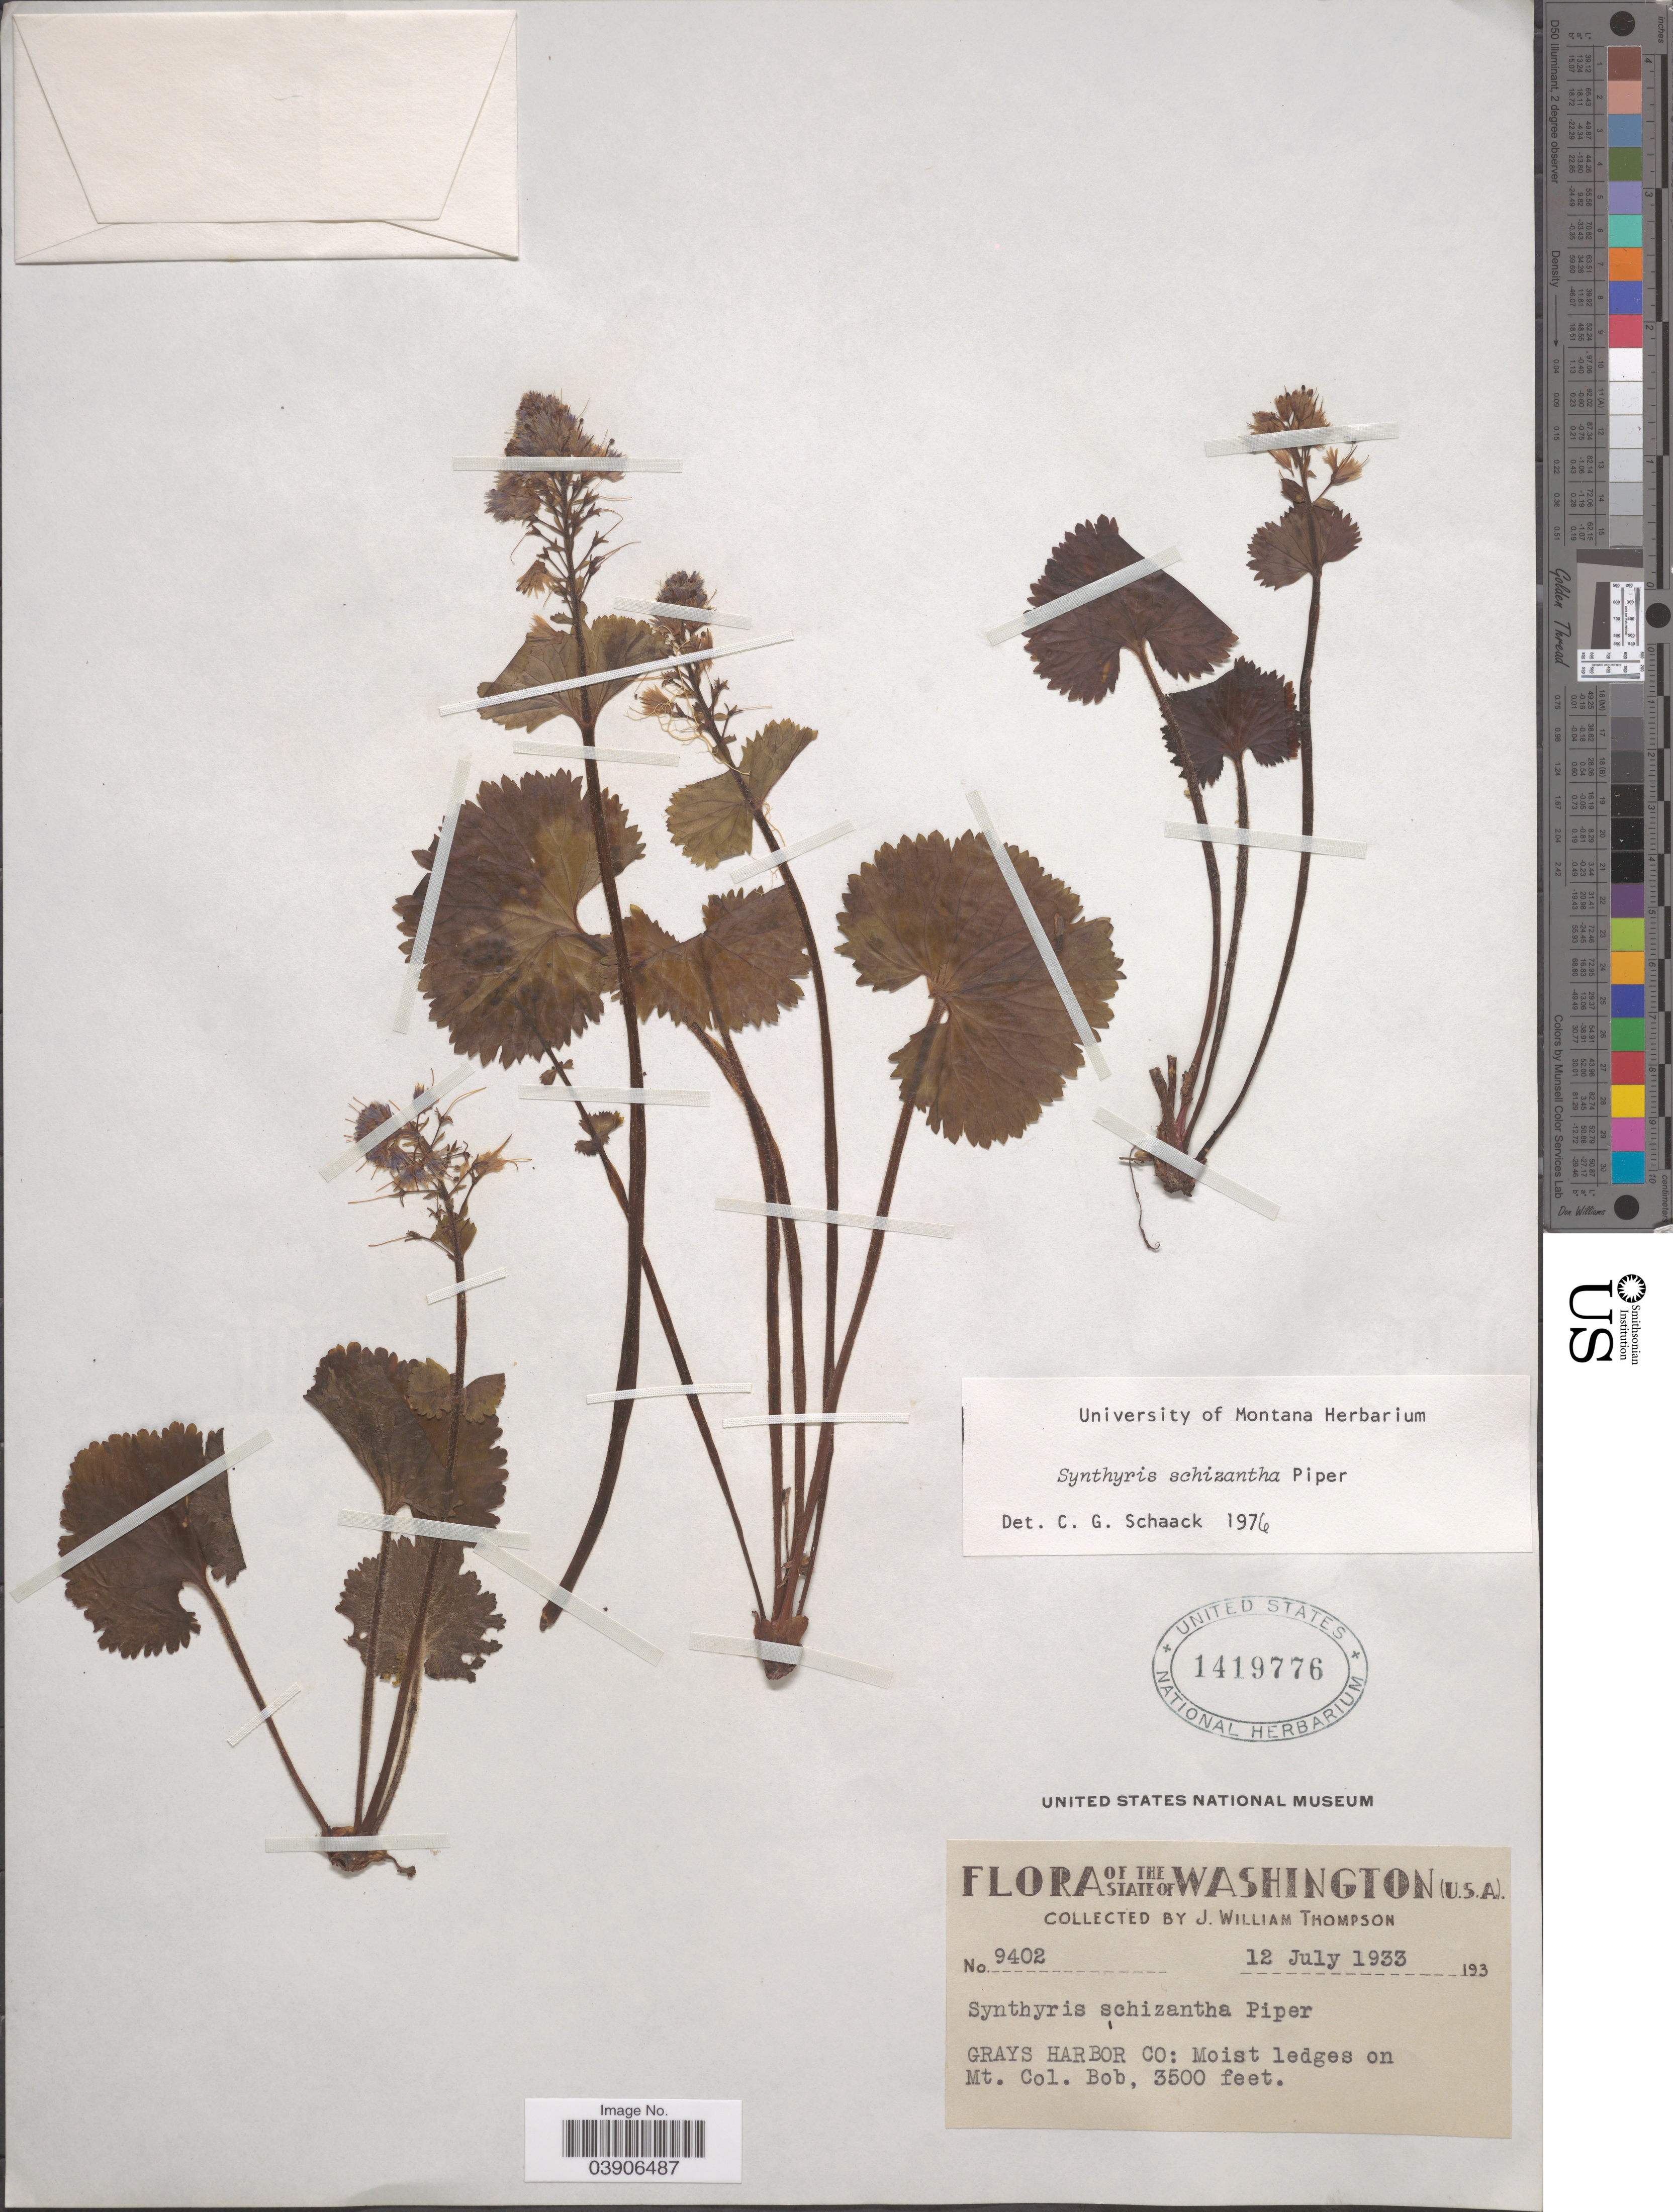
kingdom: Plantae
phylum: Tracheophyta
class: Magnoliopsida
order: Lamiales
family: Plantaginaceae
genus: Synthyris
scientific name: Synthyris schizantha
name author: Piper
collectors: J. W. Thompson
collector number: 9402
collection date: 1933-07-12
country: United States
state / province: Washington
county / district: Grays Harbor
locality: Grays Harbor Co: Moist ledges on Mt. Col. Bob.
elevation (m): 1067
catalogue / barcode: US 1419776